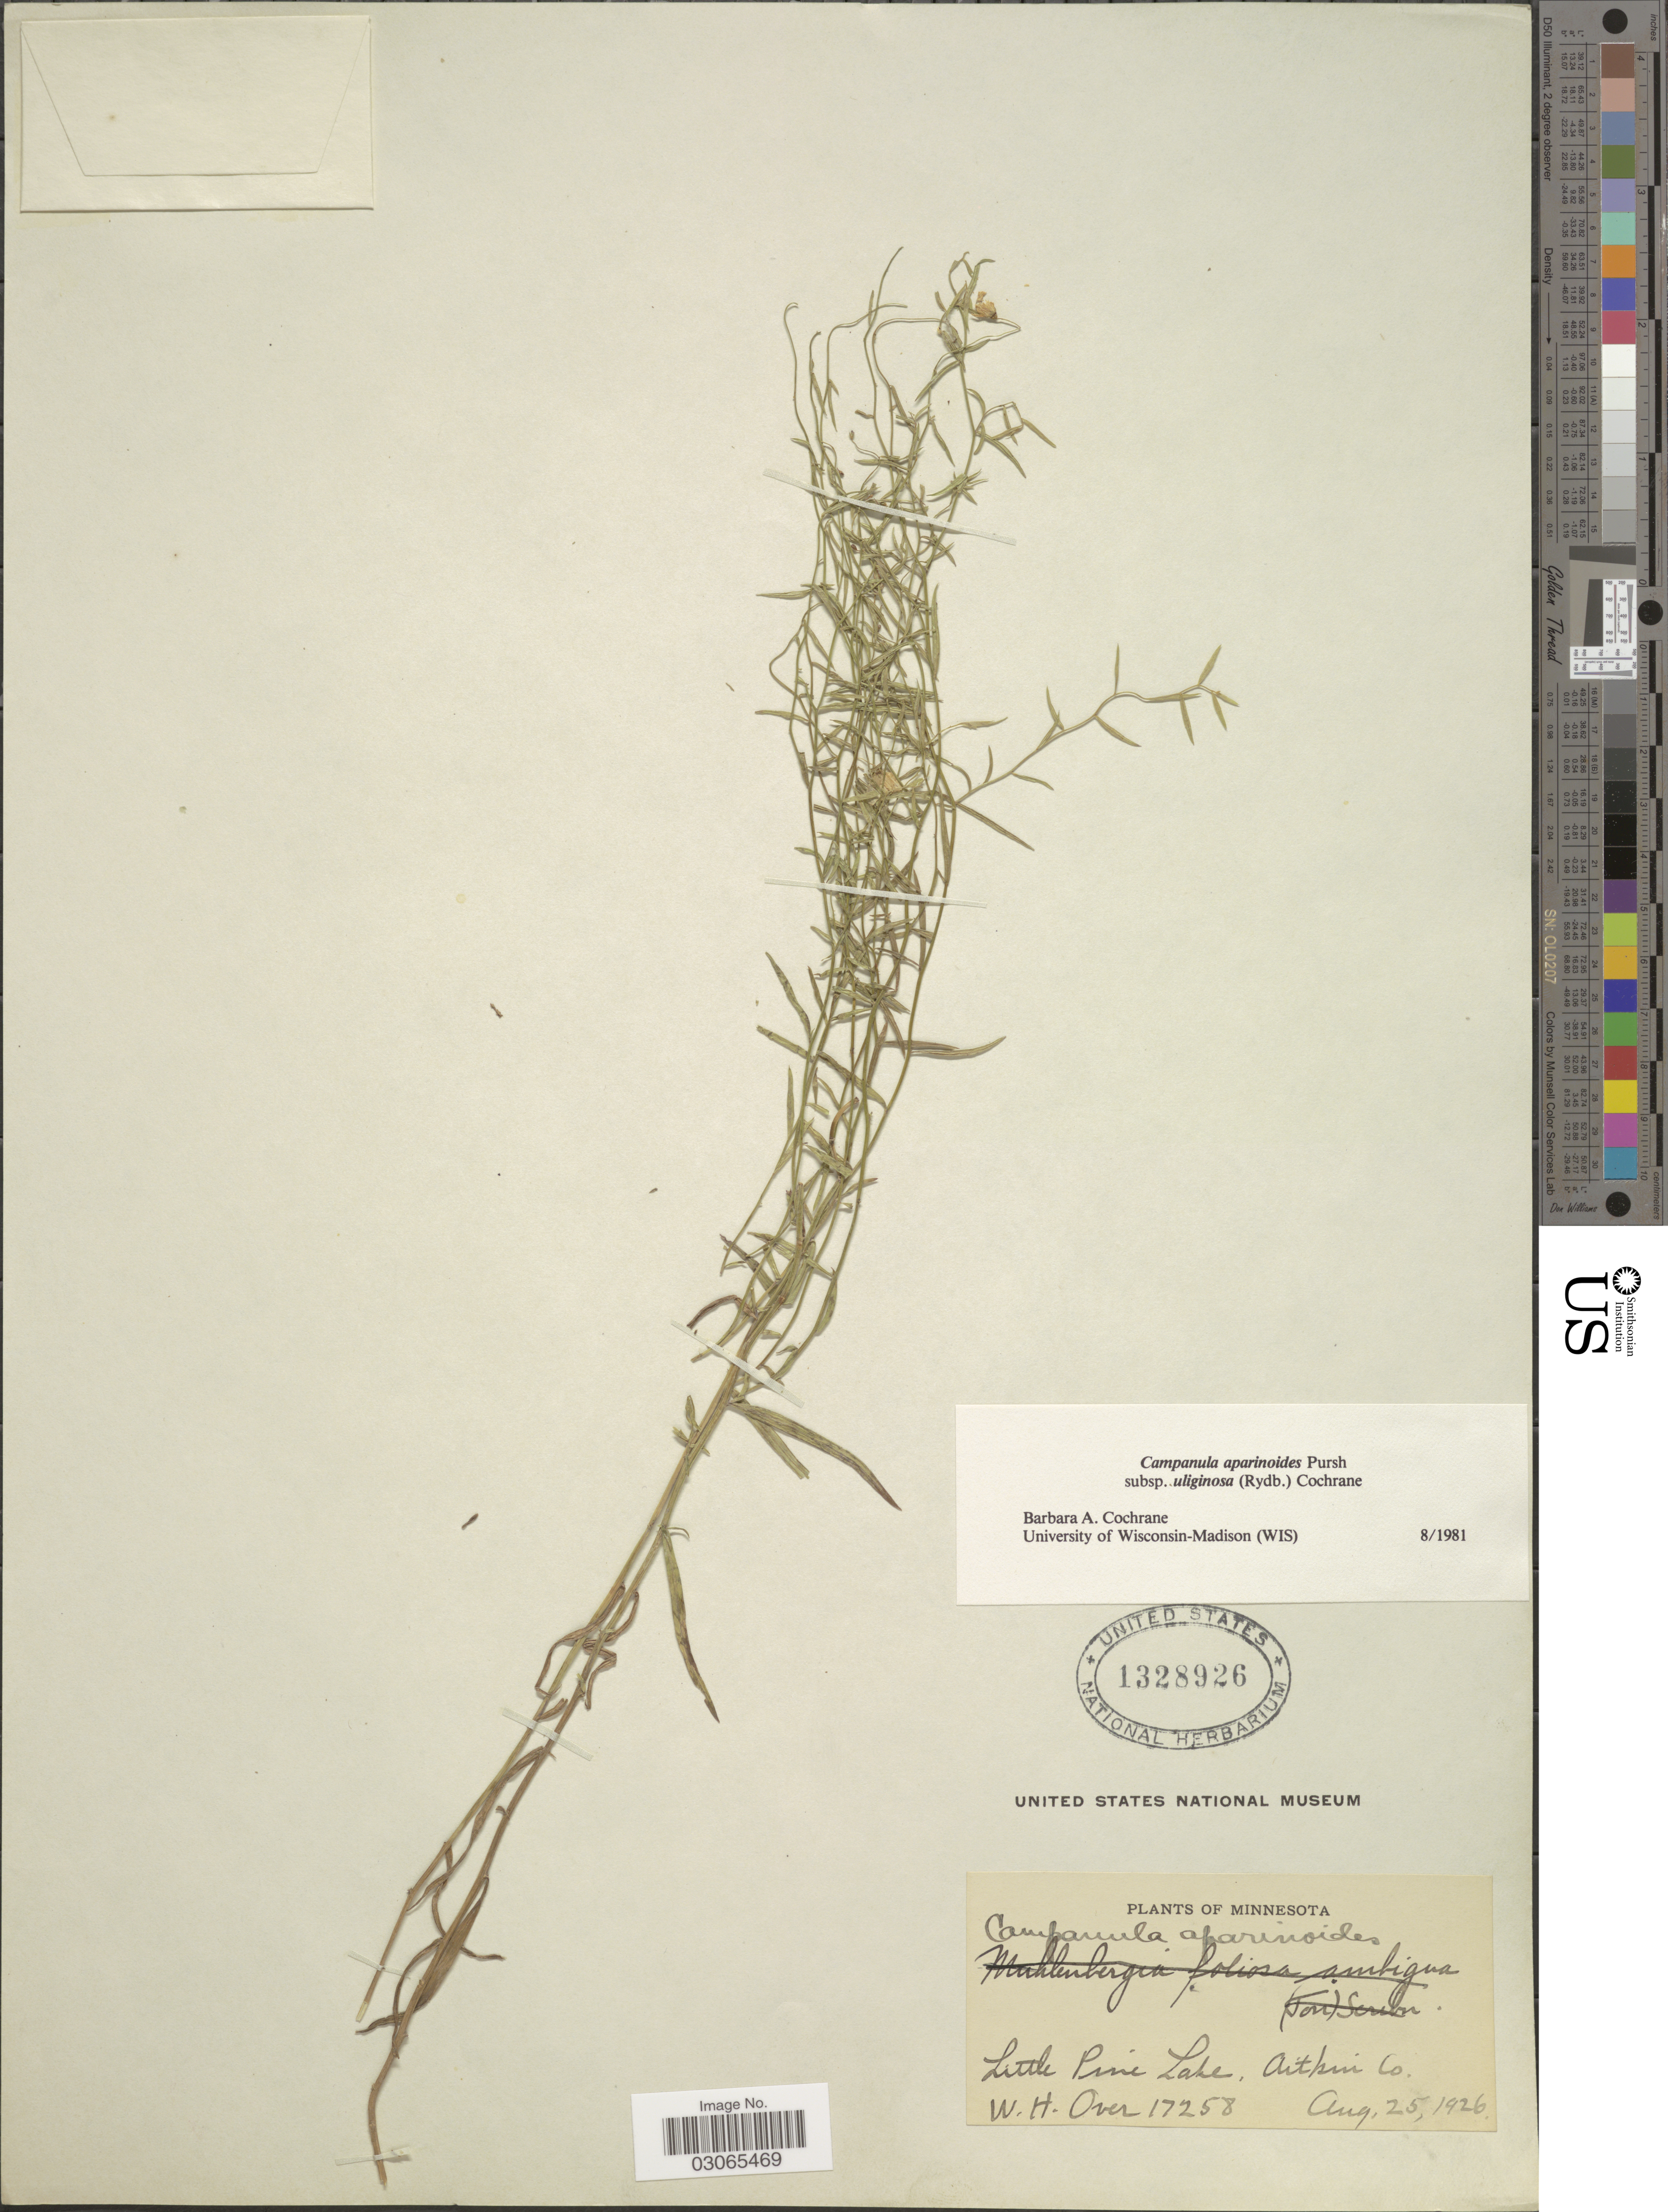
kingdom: Plantae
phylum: Tracheophyta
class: Magnoliopsida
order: Asterales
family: Campanulaceae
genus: Campanula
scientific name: Campanula aparinoides var. uliginosa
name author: (Rydb.) Gleason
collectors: W. Over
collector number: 17258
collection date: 1926-08-25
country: United States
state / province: Minnesota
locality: Little Pine Lake, Aitkin Co.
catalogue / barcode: US 1328926